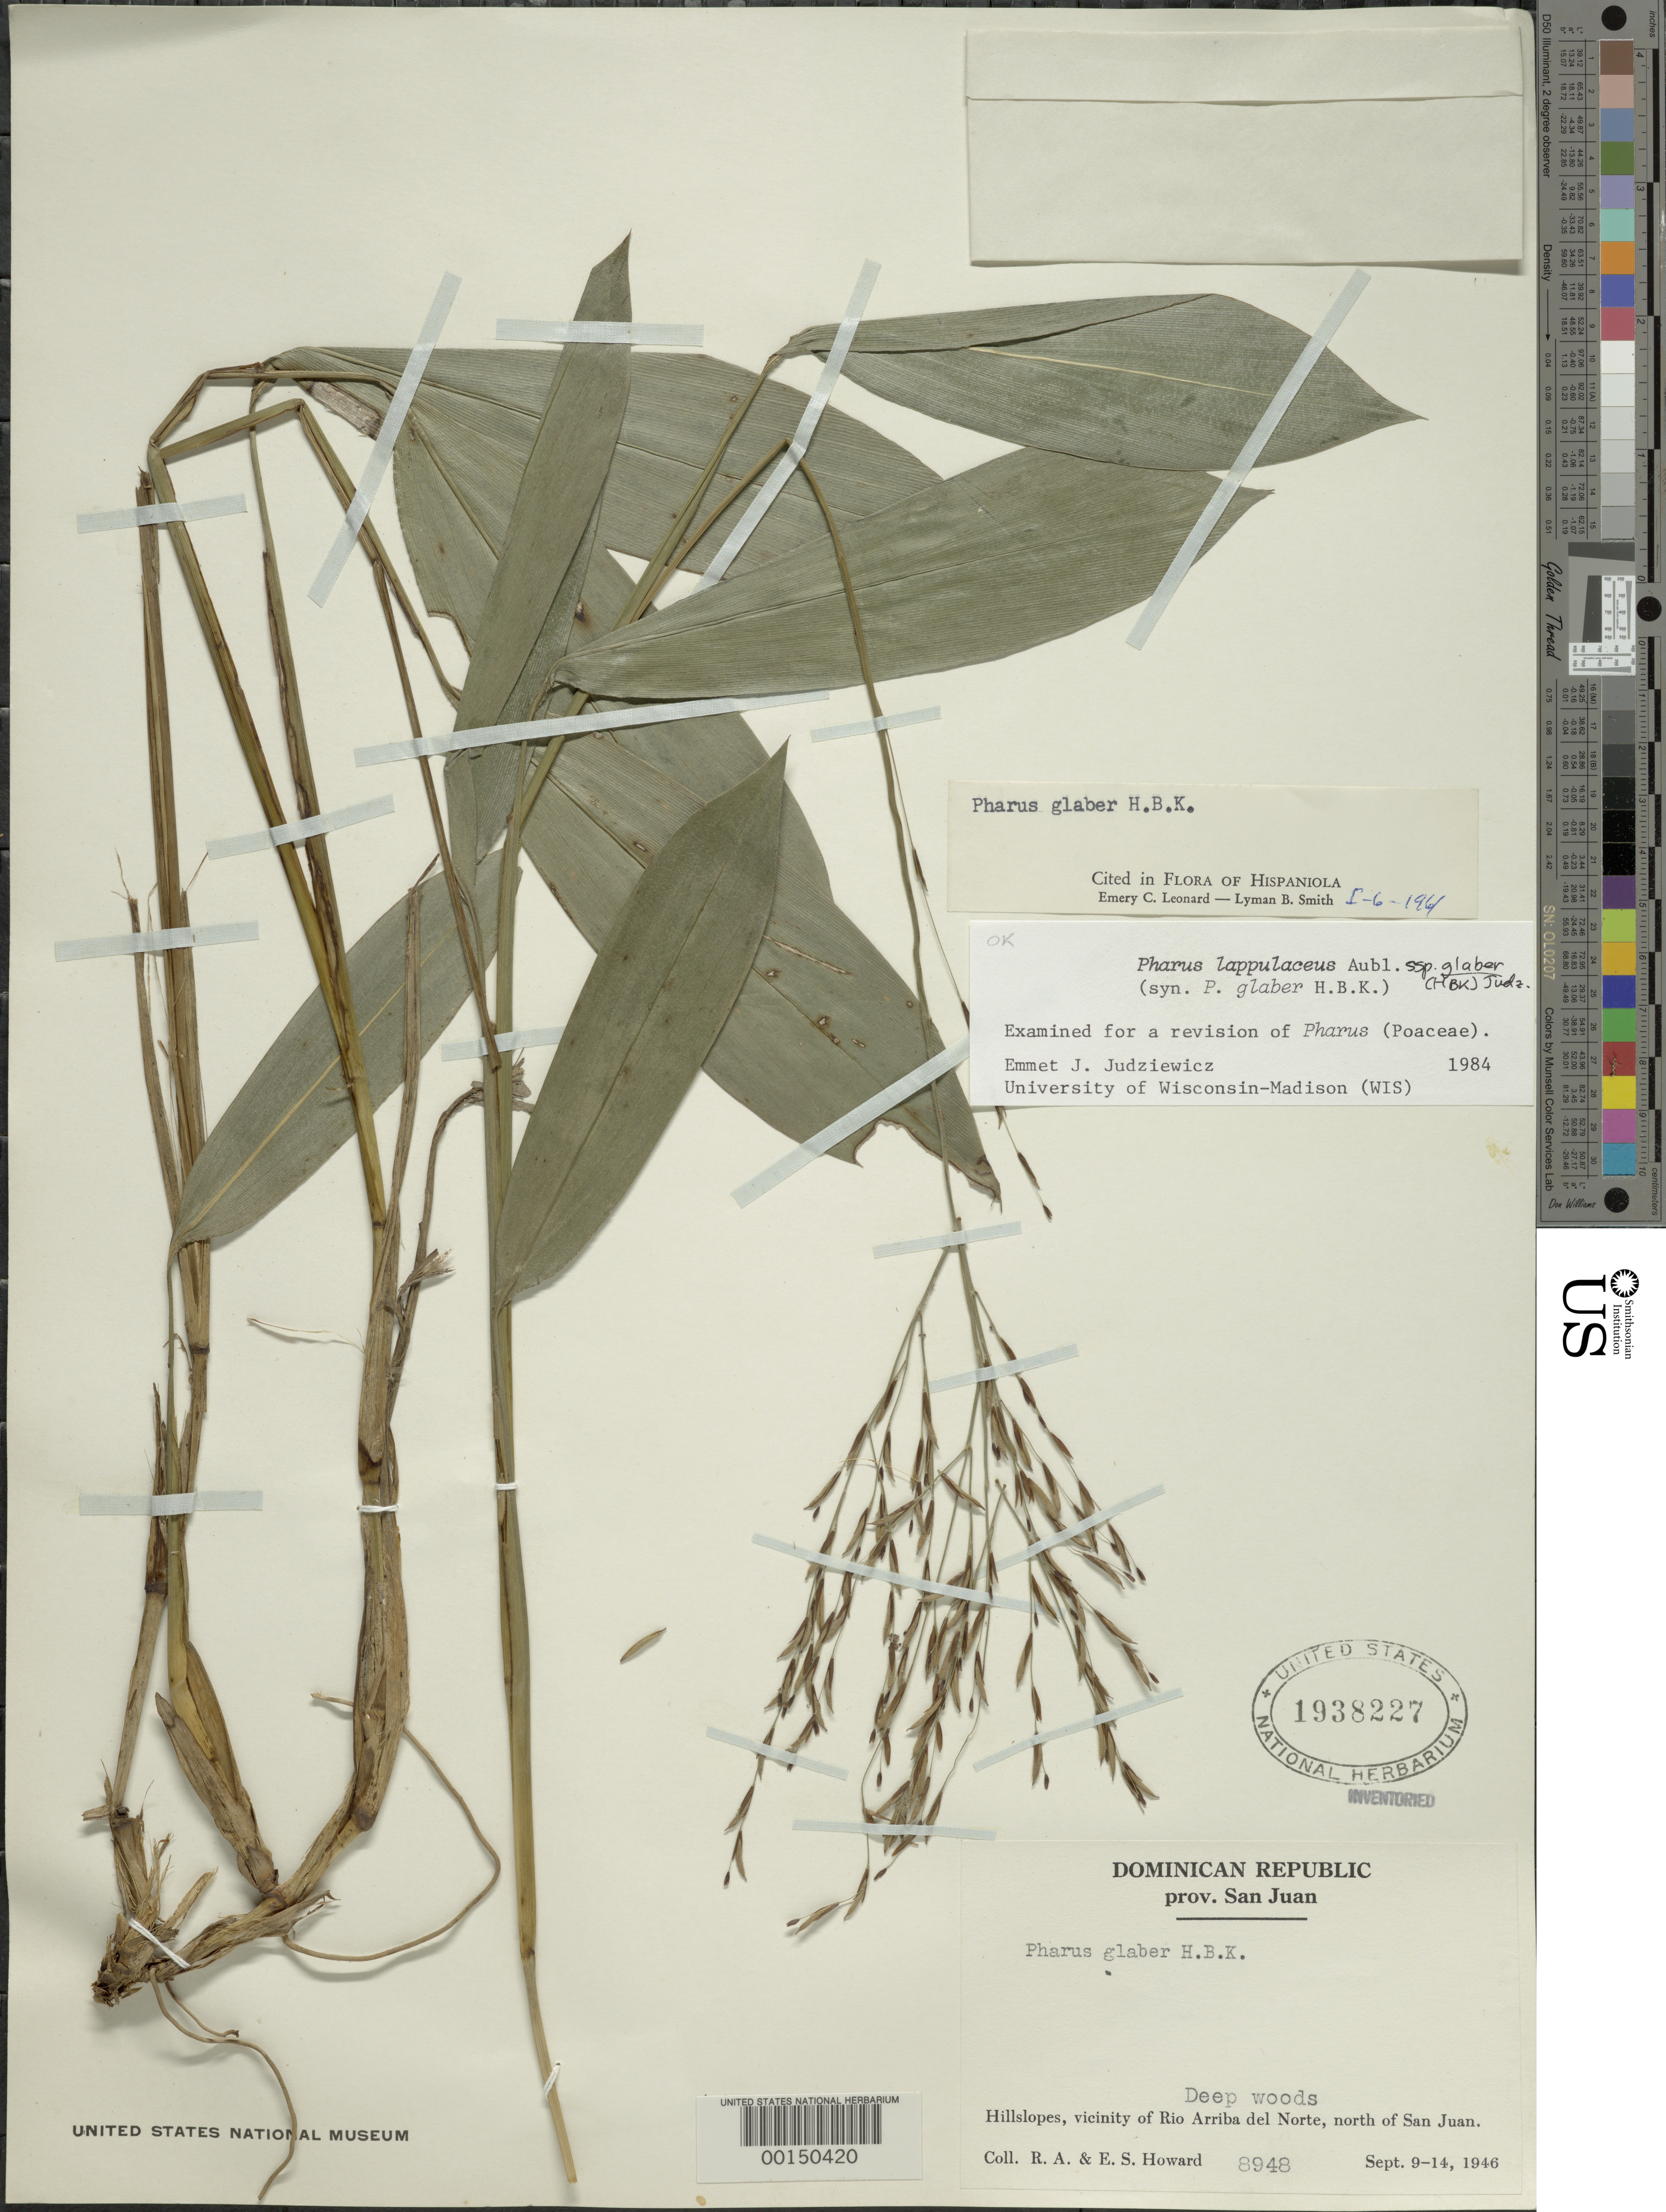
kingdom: Plantae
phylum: Tracheophyta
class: Liliopsida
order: Poales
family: Poaceae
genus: Pharus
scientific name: Pharus lappulaceus subsp. glaber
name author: (Kunth) Judz.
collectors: R. A. Howard & E. S. Howard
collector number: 8948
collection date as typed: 09 Sep 1946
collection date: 1946-09-09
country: Dominican Republic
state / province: San Juan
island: Hispaniola Island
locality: Rio arriba del norte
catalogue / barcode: US 1938227